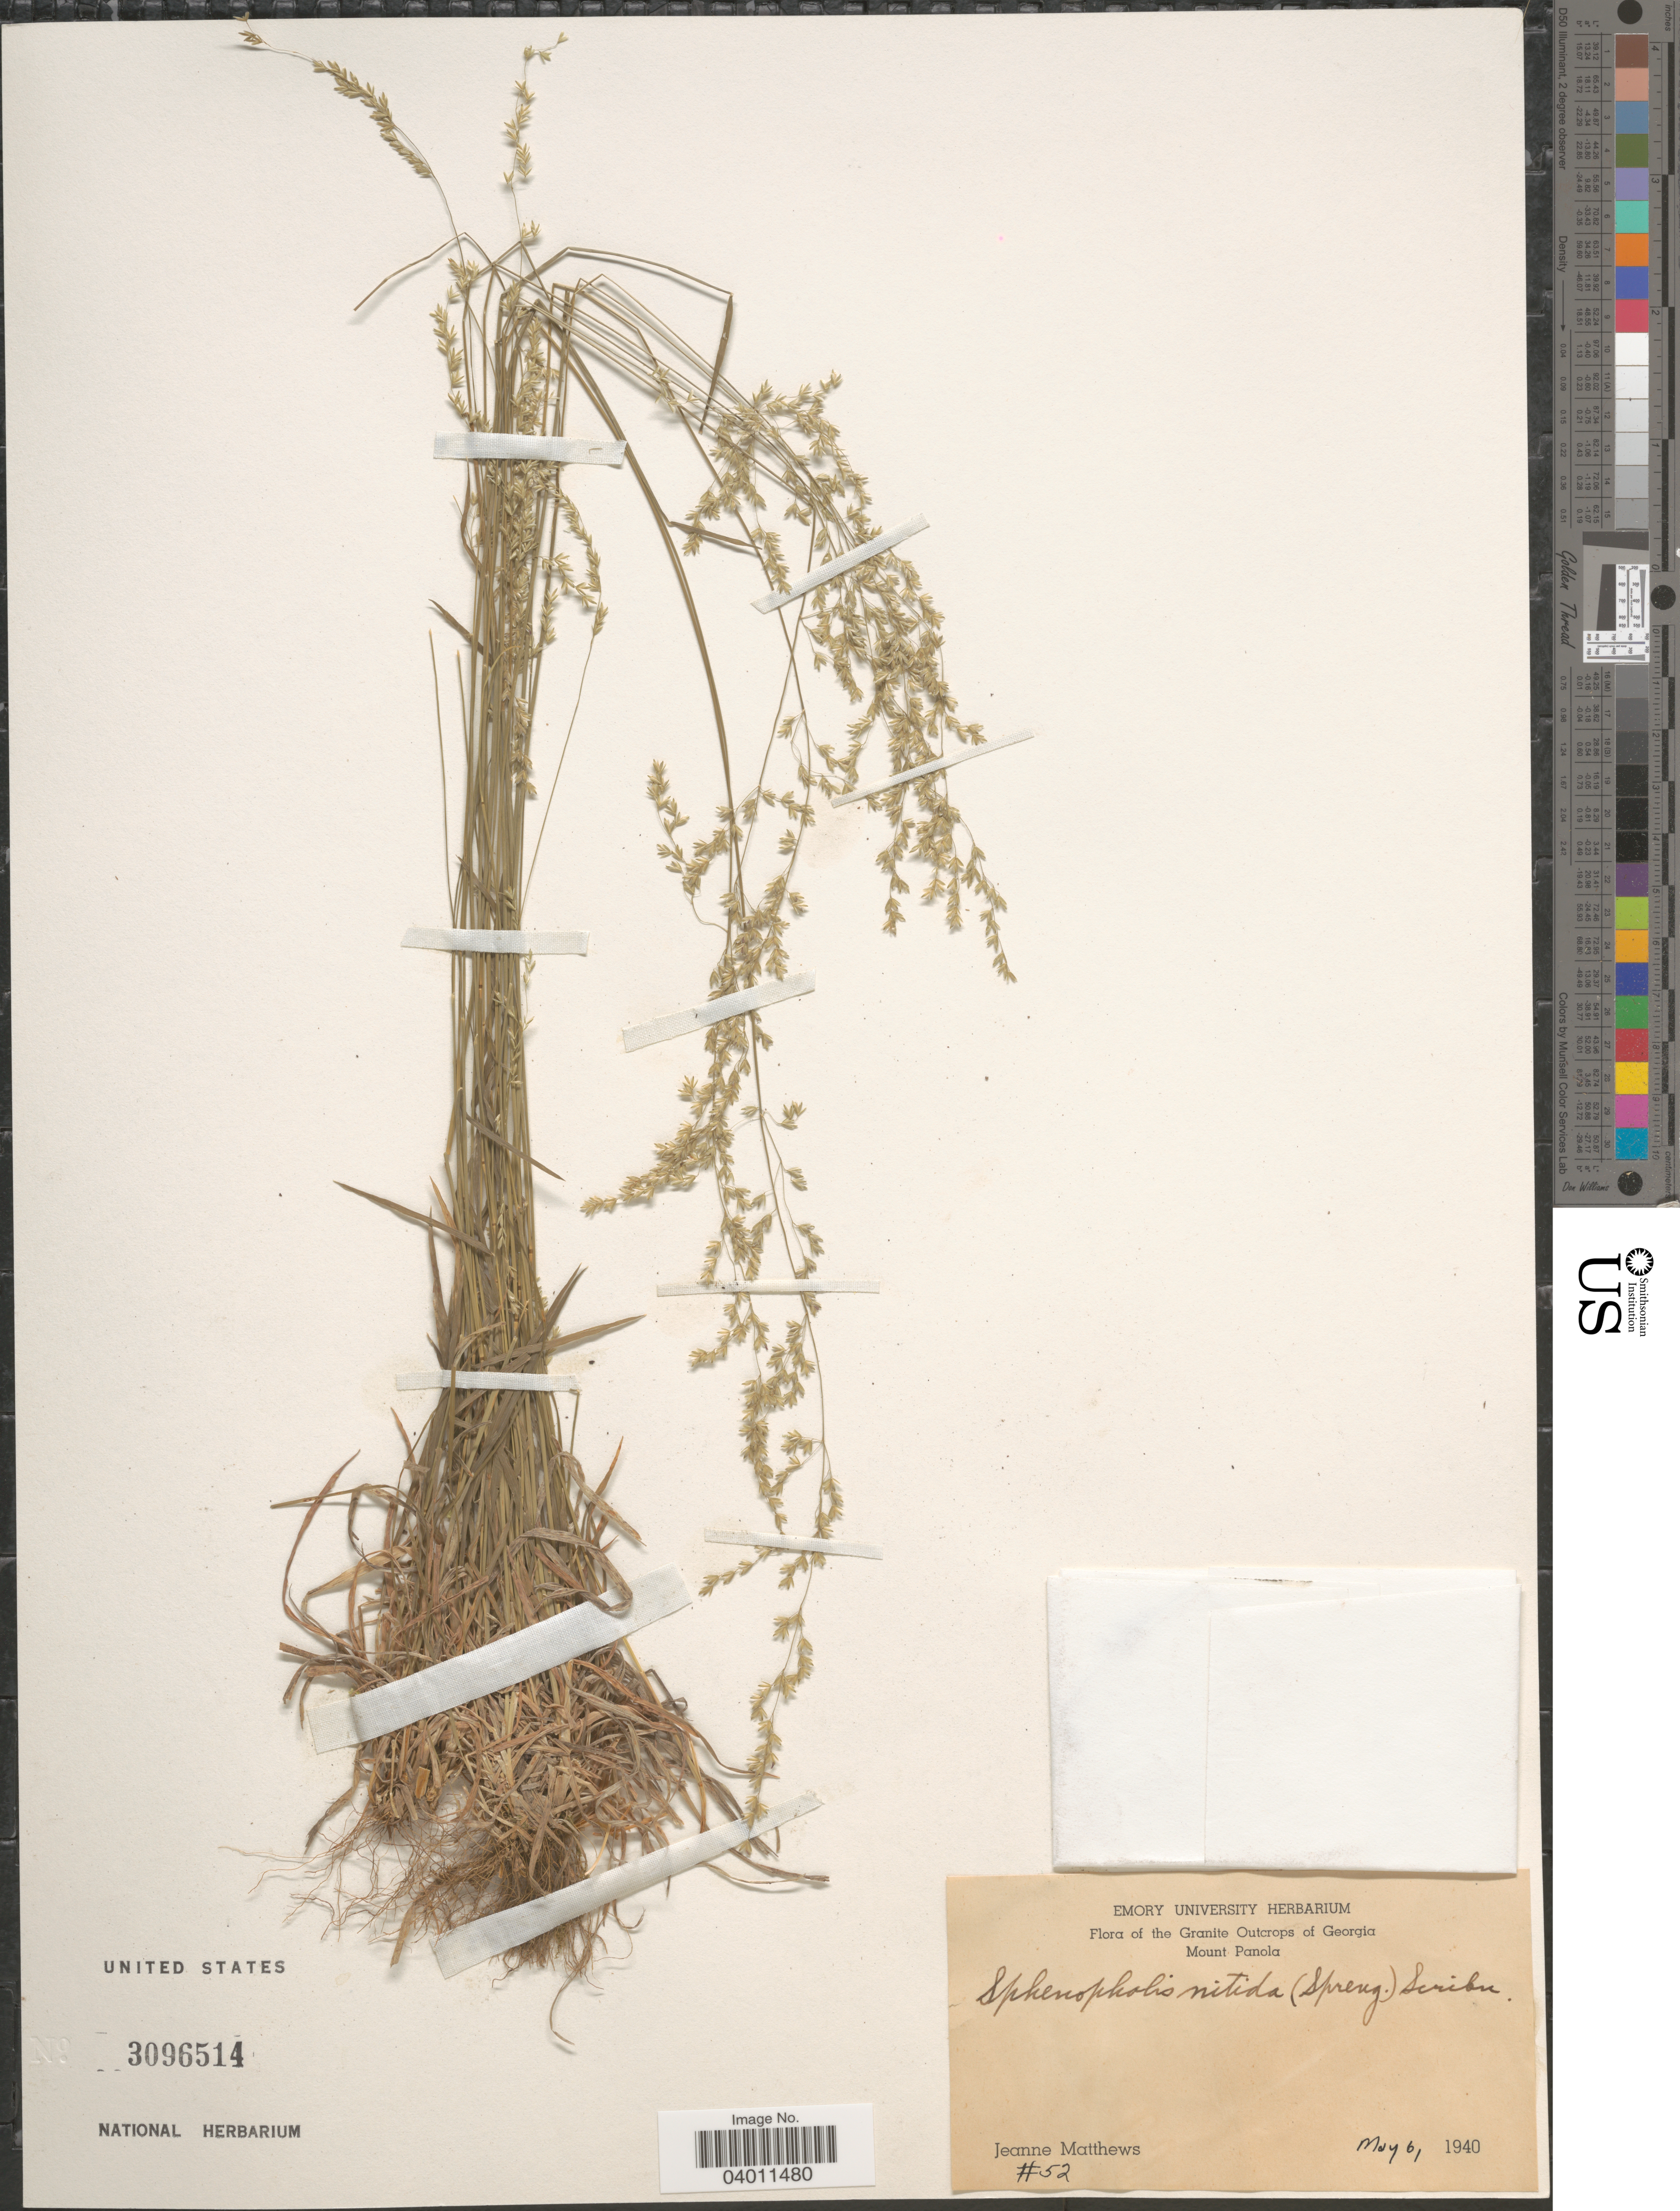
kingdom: Plantae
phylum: Tracheophyta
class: Liliopsida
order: Poales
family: Poaceae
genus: Sphenopholis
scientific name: Sphenopholis nitida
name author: (Biehler) Scribn.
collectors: J. F. Matthews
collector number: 52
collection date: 1940-05-06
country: United States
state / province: Georgia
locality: The Granite Outcrops of Georgia. Mount Panola.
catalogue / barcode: US 3096514